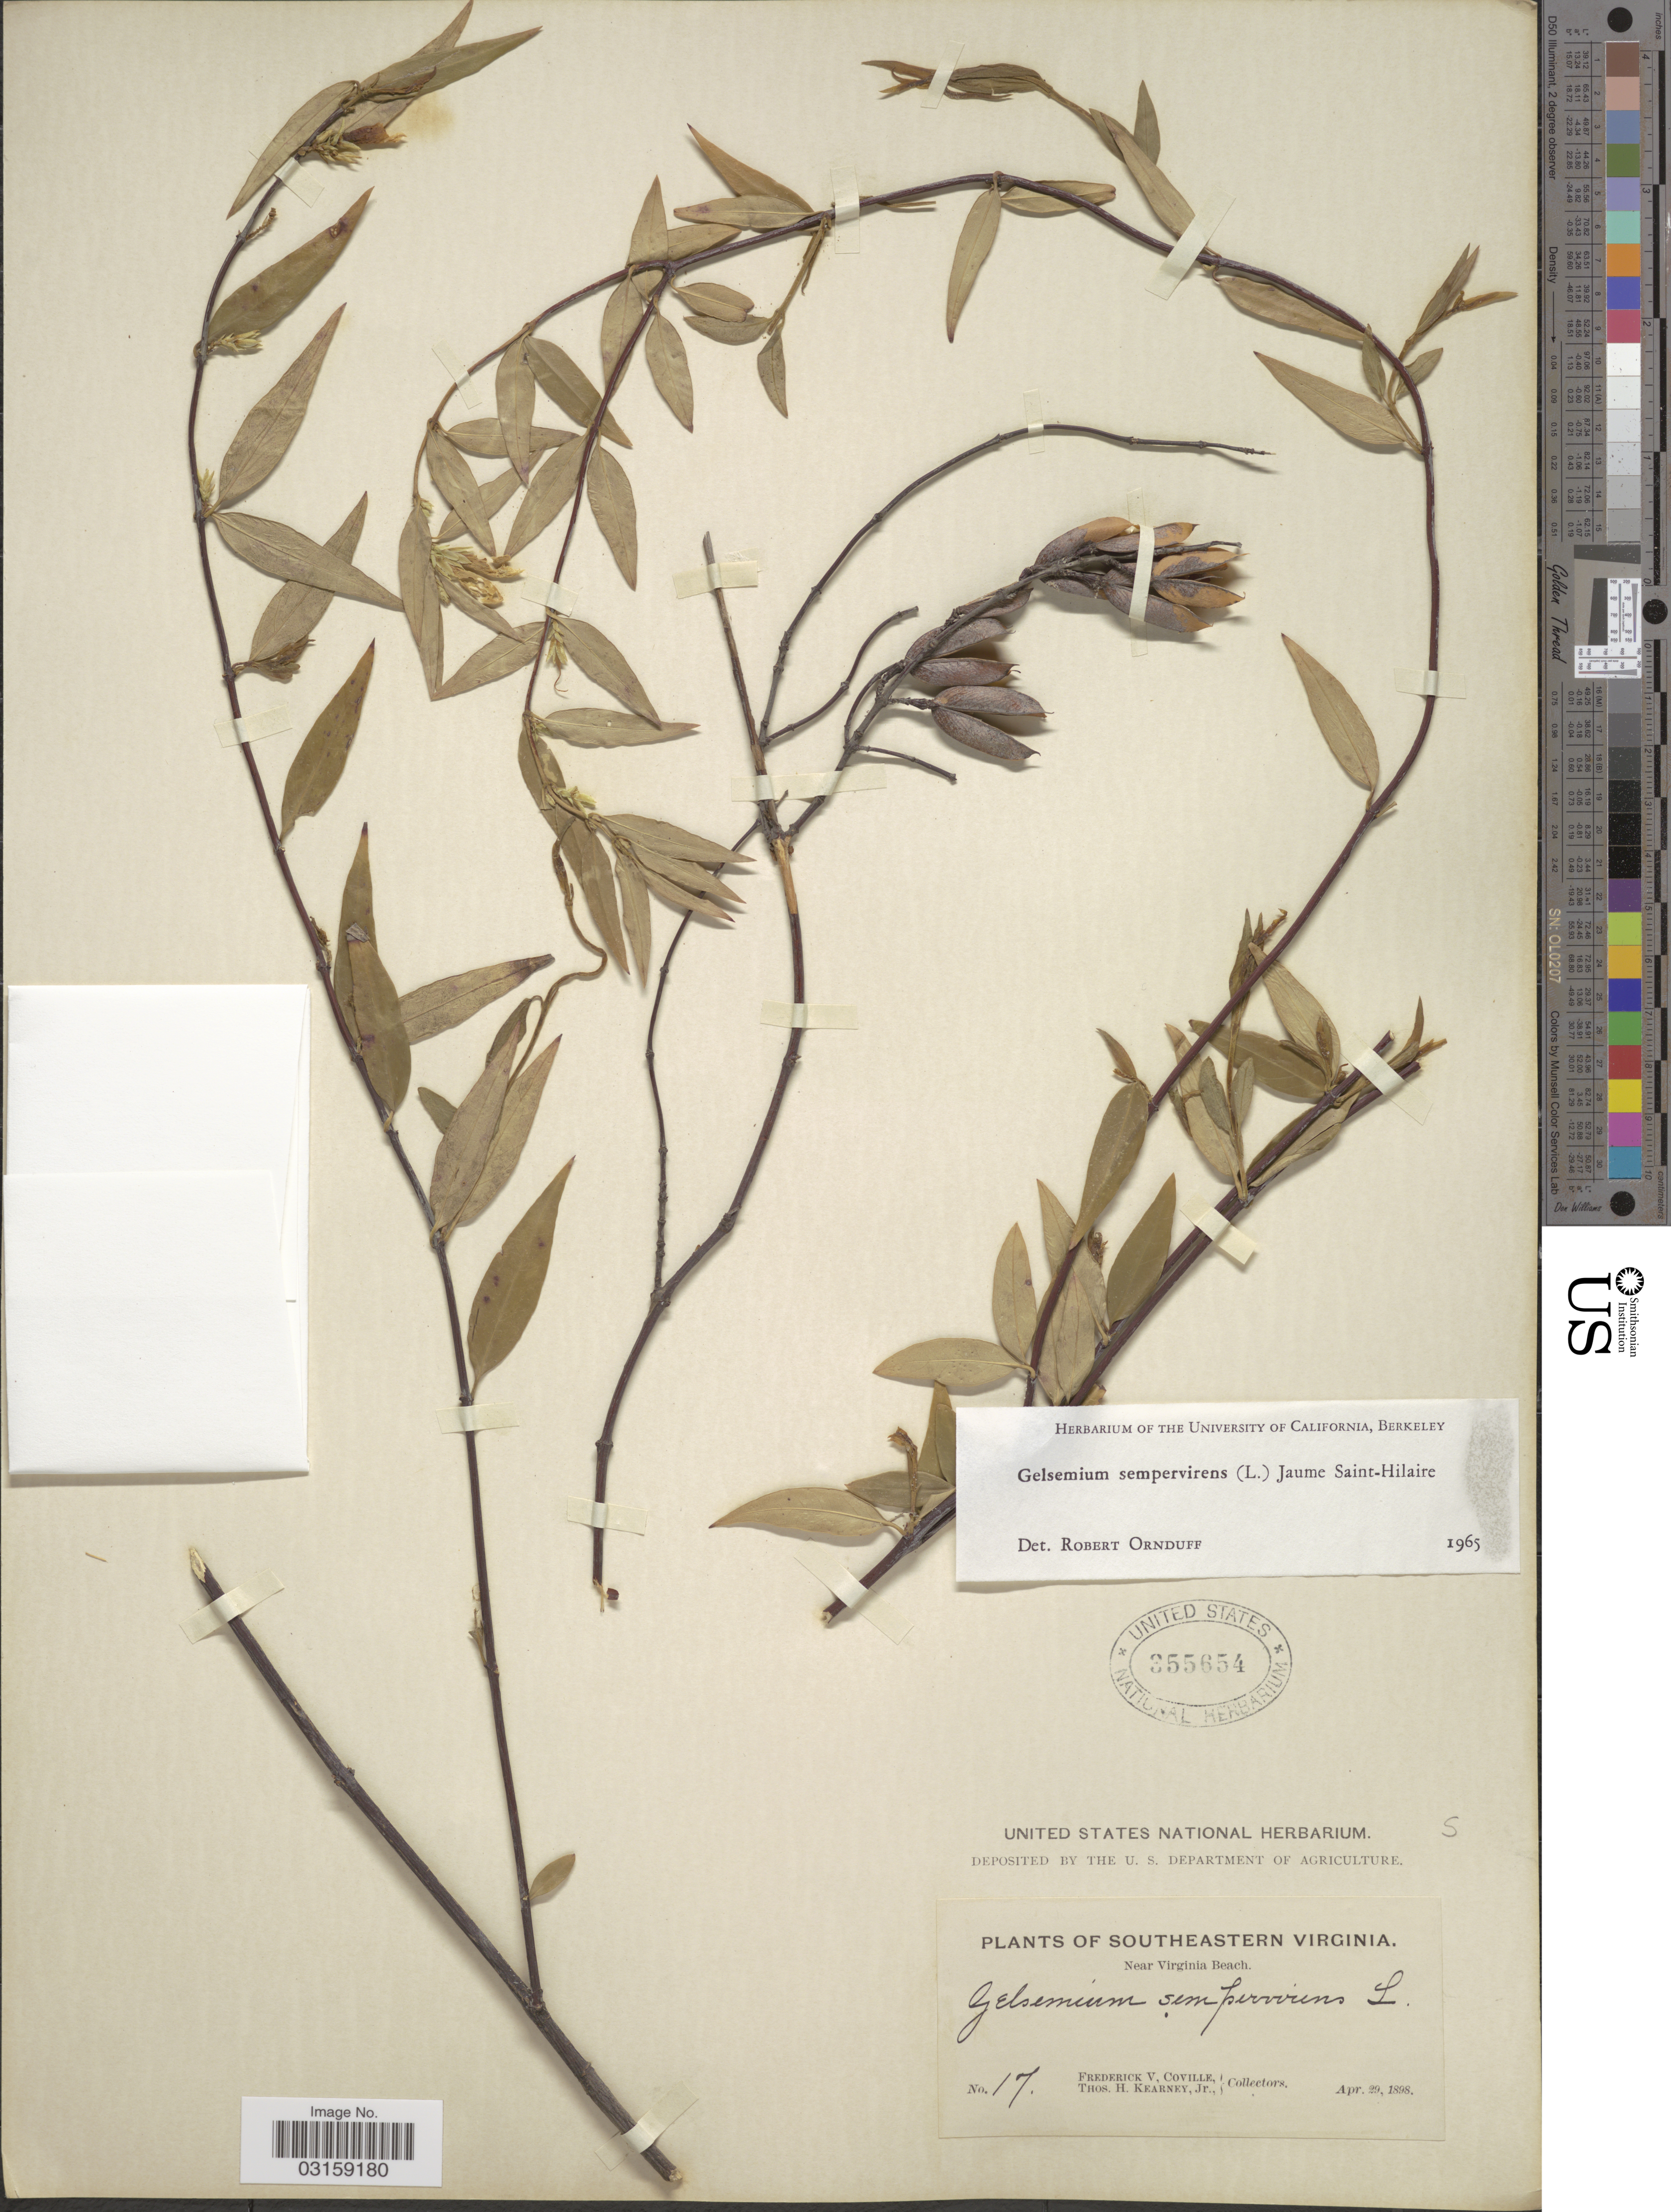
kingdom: Plantae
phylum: Tracheophyta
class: Magnoliopsida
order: Gentianales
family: Gelsemiaceae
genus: Gelsemium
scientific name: Gelsemium sempervirens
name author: (L.) J. St.-Hil.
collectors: F. V. Coville & T. H. Kearney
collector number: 17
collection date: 1898-04-29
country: United States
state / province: Virginia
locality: Near Virginia Beach.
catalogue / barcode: US 355654